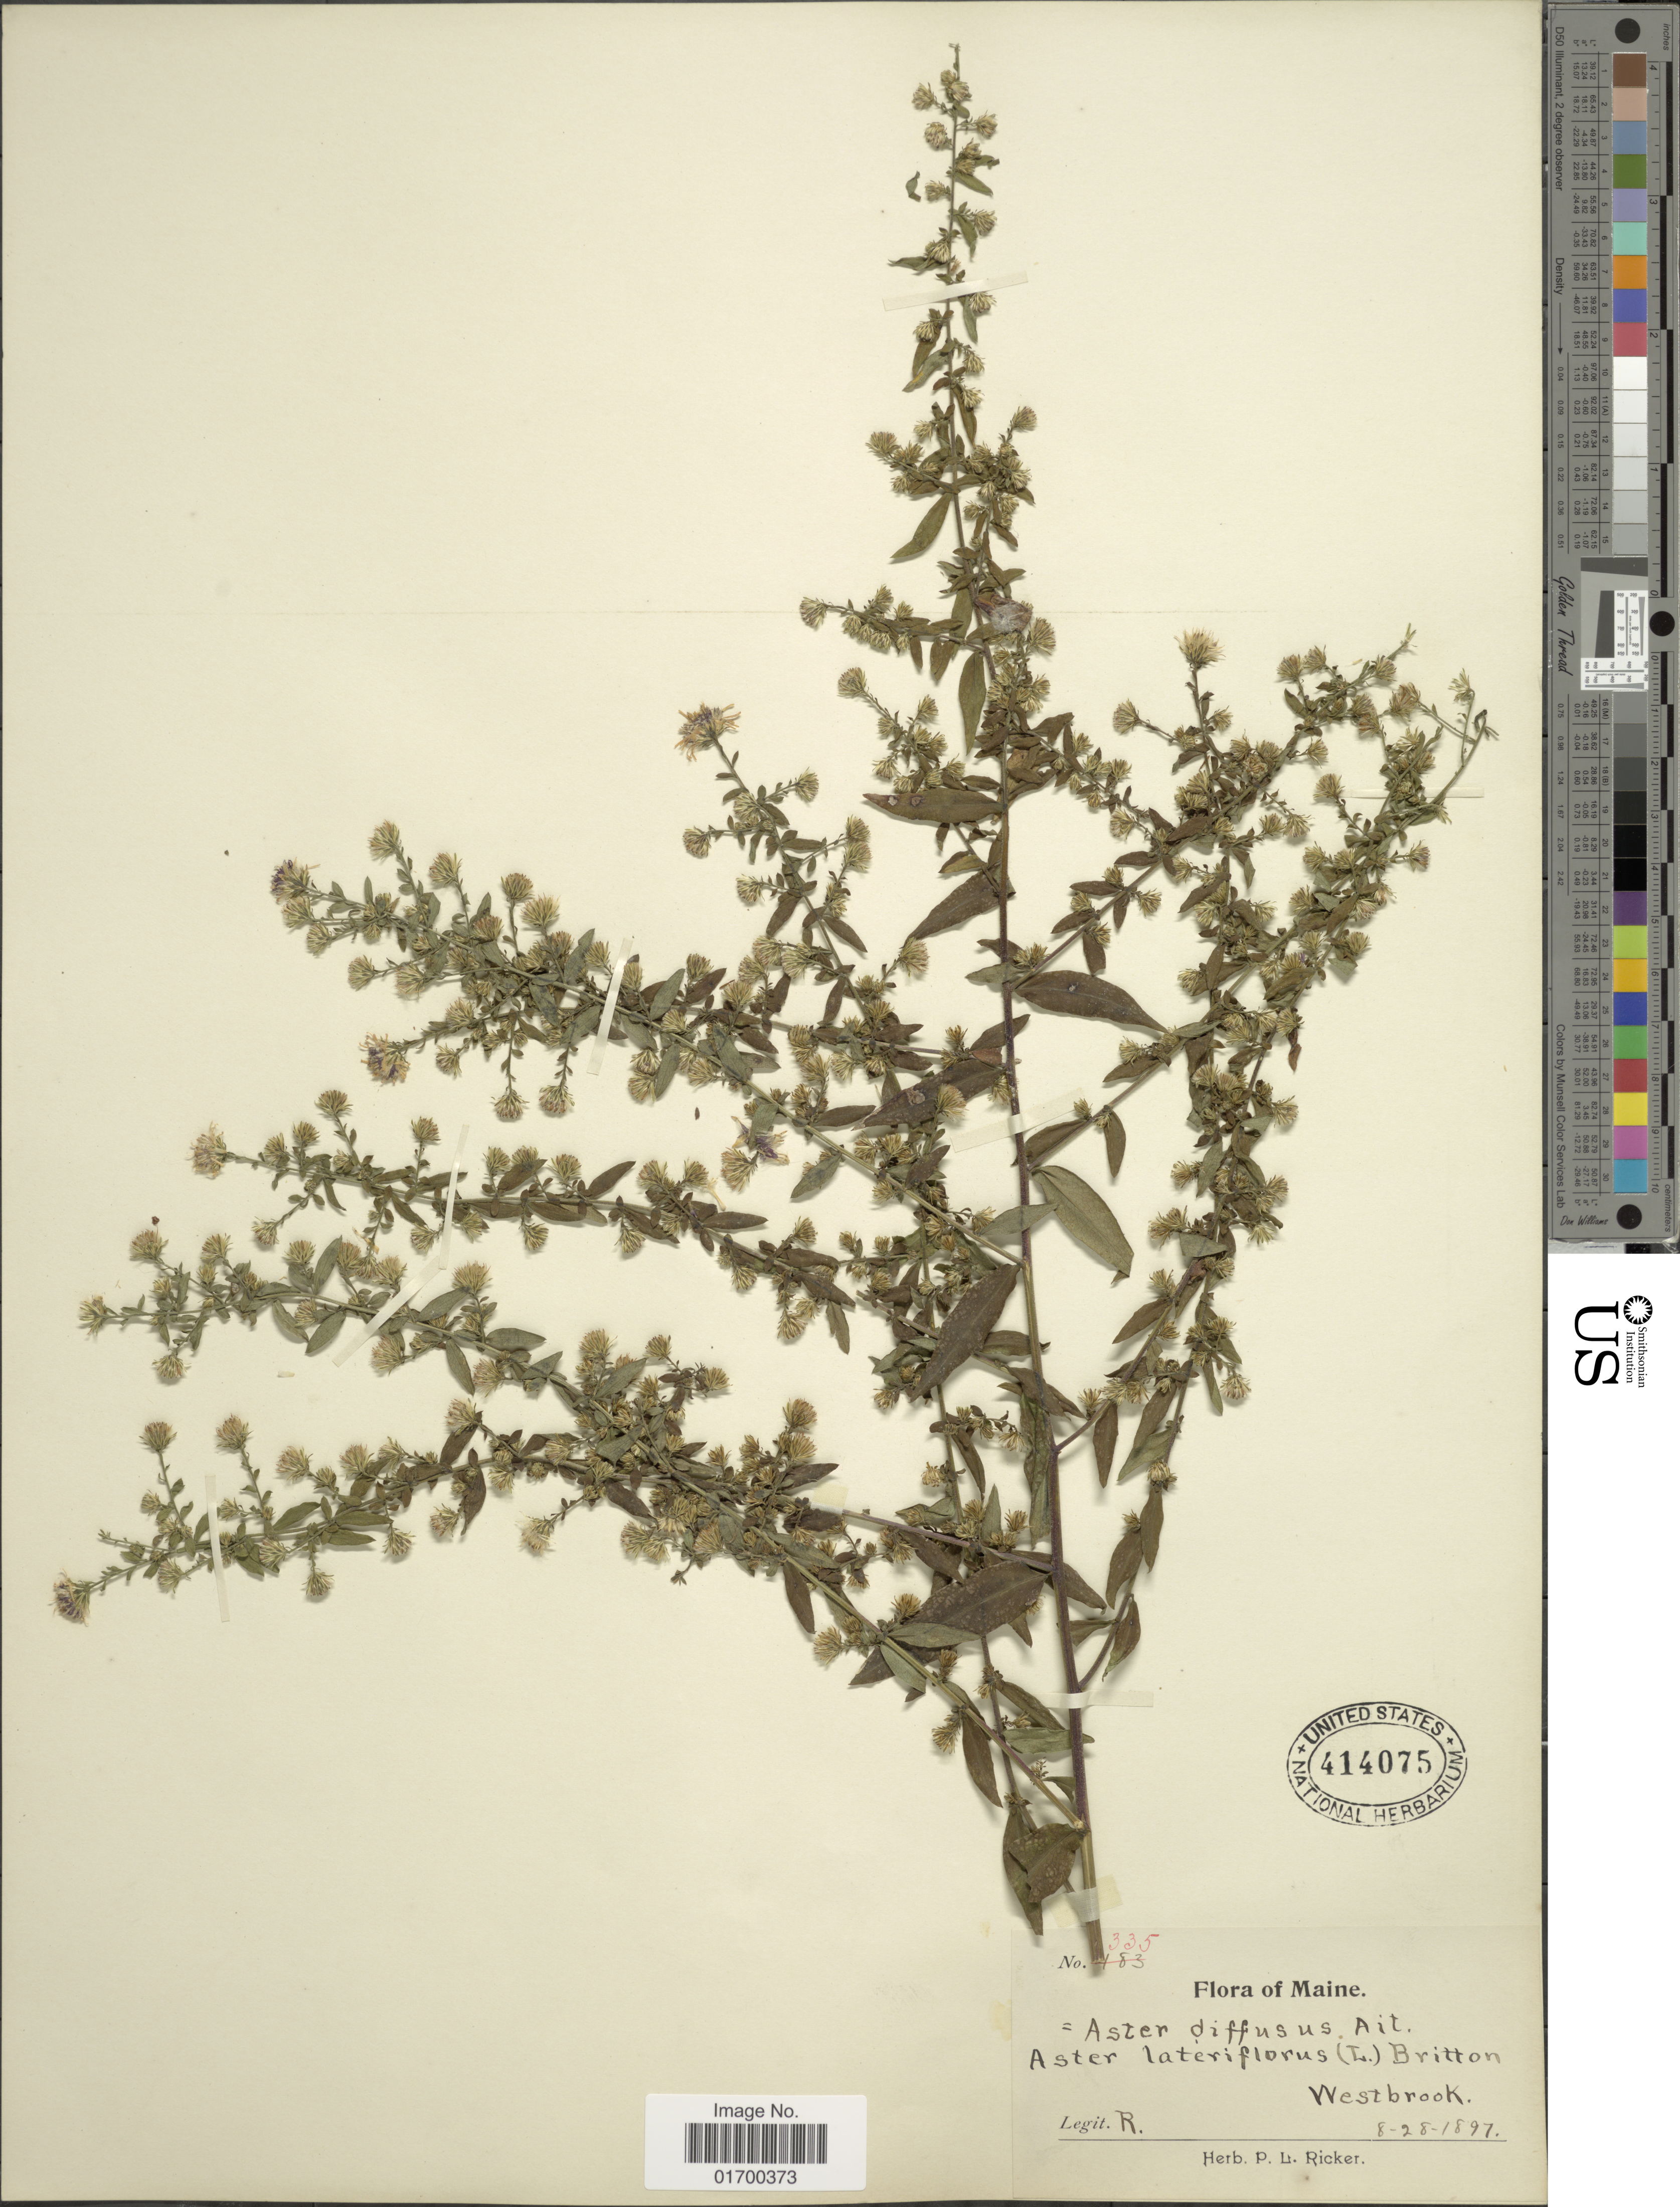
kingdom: Plantae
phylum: Tracheophyta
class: Magnoliopsida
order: Asterales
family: Asteraceae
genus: Symphyotrichum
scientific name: Symphyotrichum lateriflorum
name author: (L.) Á. Löve & D. Löve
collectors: P. Ricker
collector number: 335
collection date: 1897-08-28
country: United States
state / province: Maine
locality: Westbrook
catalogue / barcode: US 414075